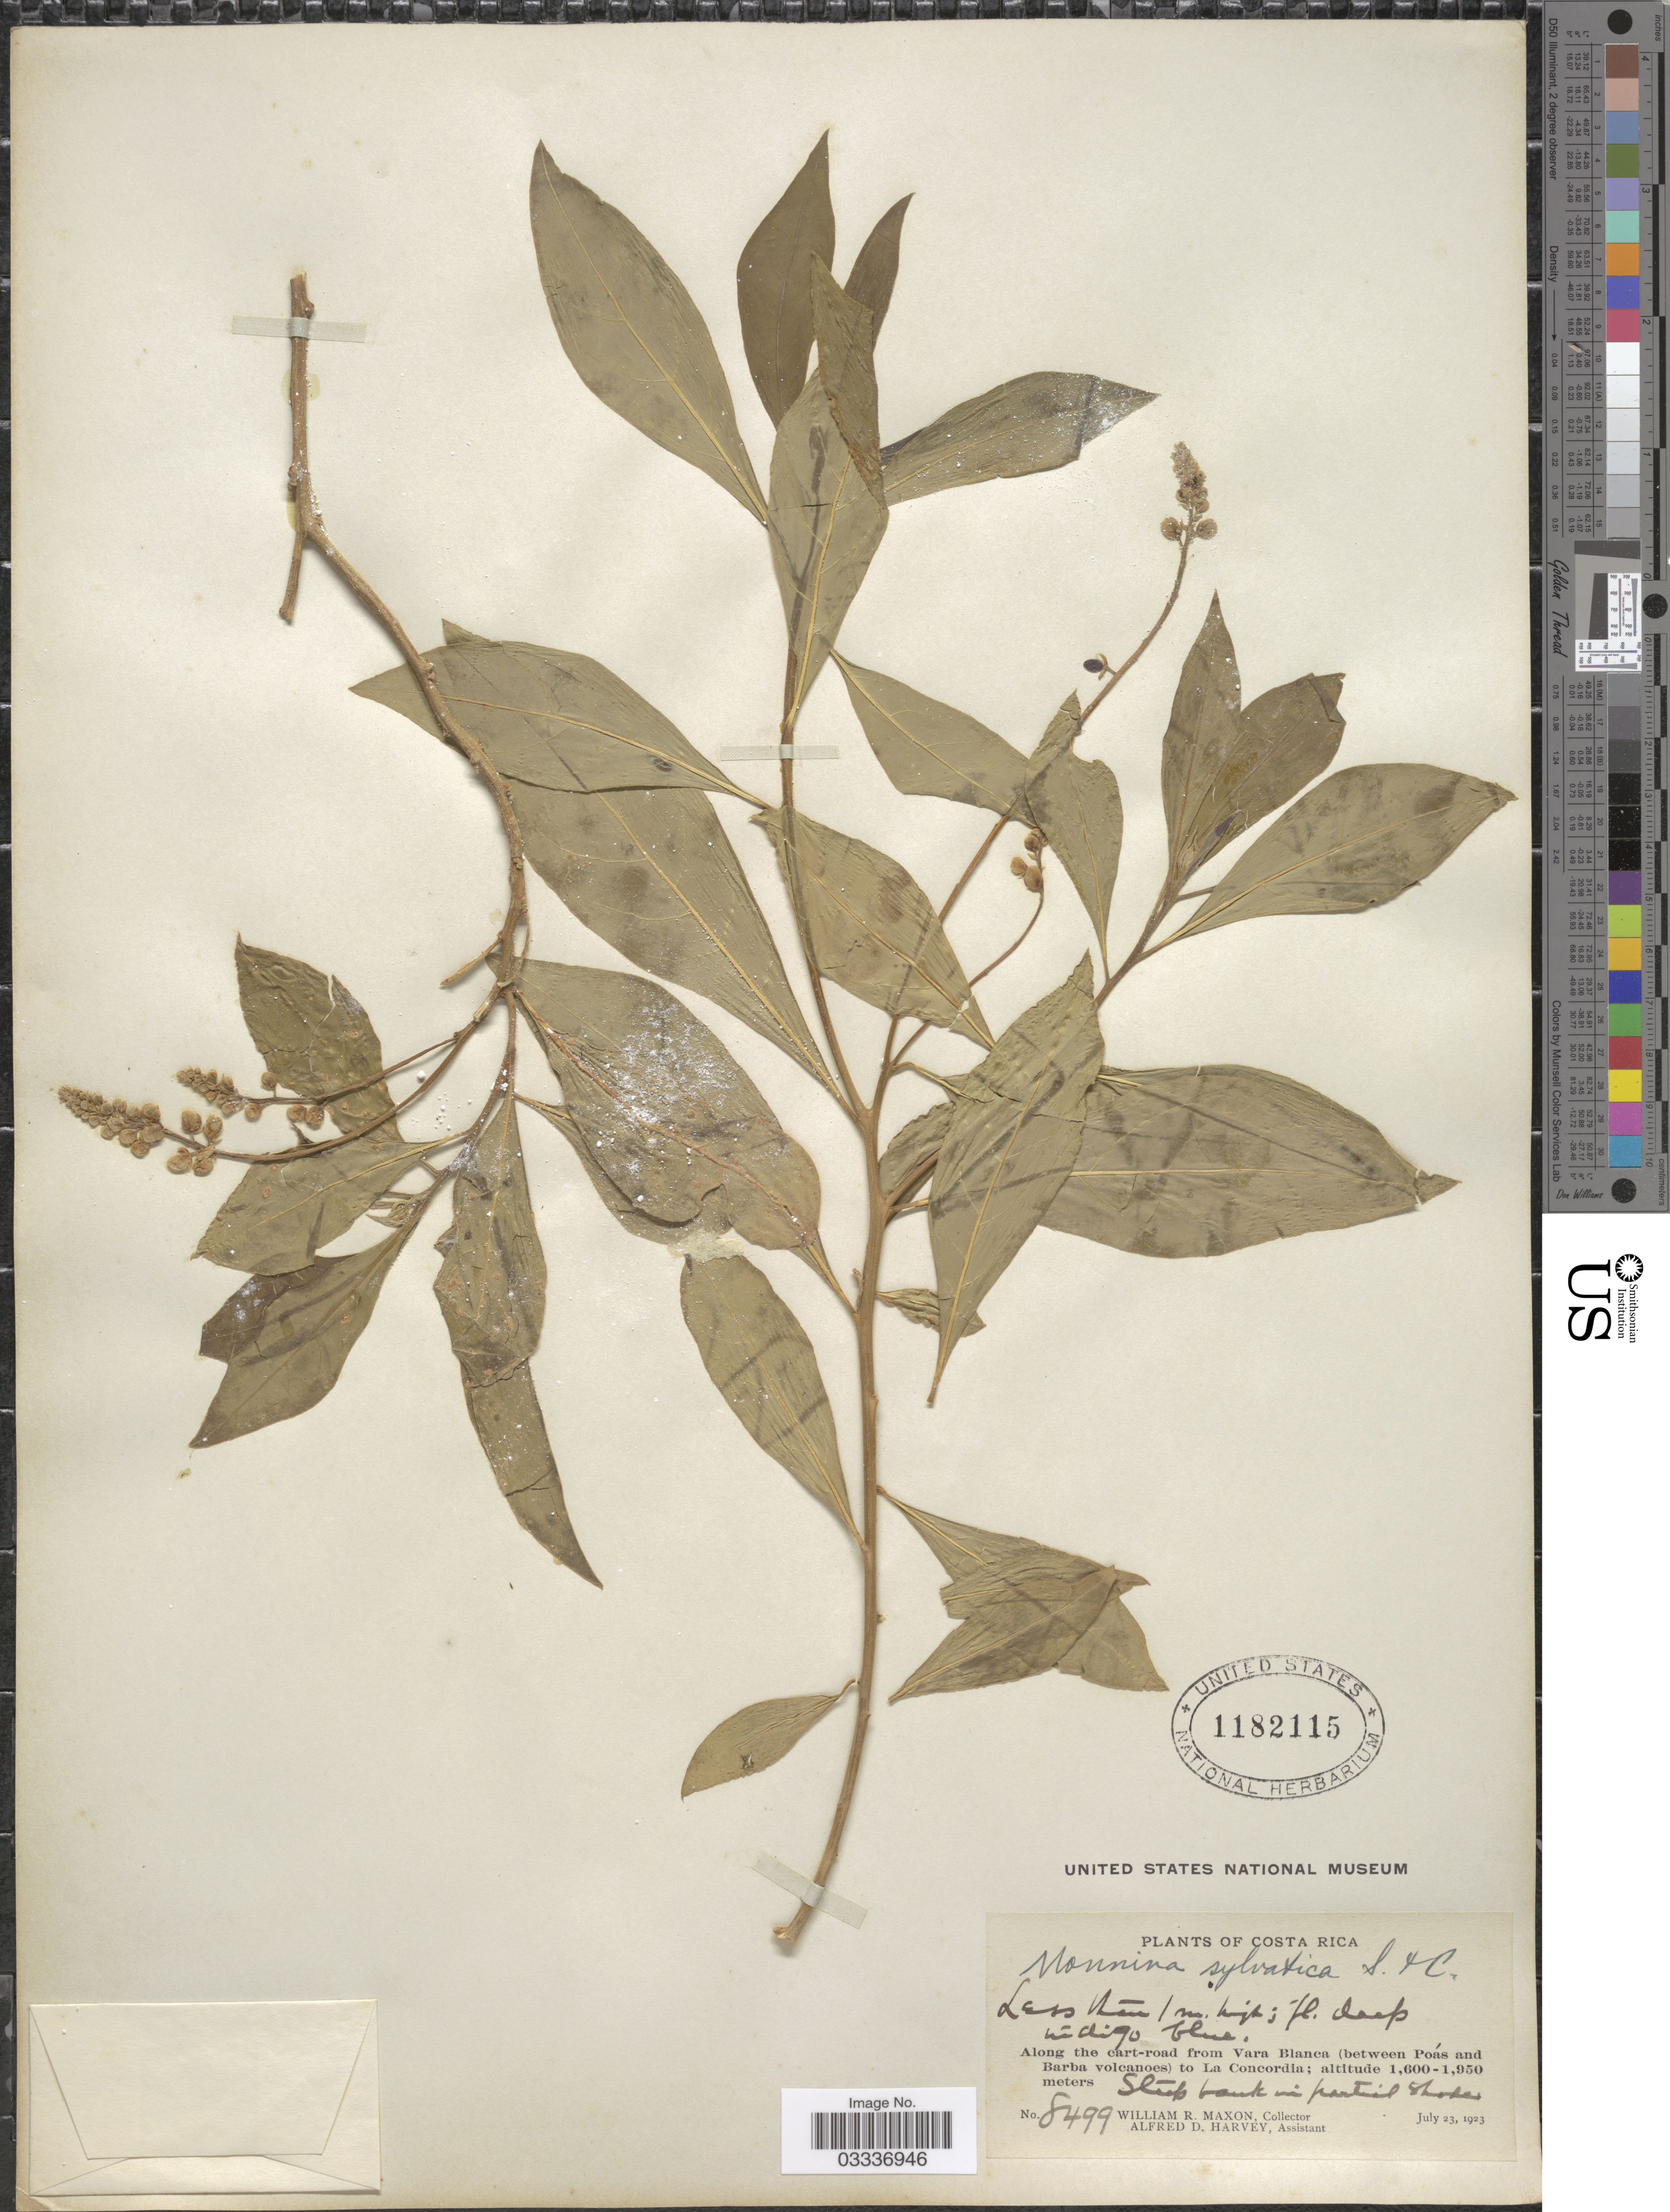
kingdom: Plantae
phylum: Tracheophyta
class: Magnoliopsida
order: Fabales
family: Polygalaceae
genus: Monnina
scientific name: Monnina sylvatica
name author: Schltdl. & Cham.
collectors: W. R. Maxon & A. D. Harvey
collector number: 8499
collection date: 1923-07-23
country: Costa Rica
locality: Along the cart-road from Vara Blanca (between Poás and Barba volcanoes) to La Concordia.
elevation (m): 1600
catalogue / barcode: US 1182115